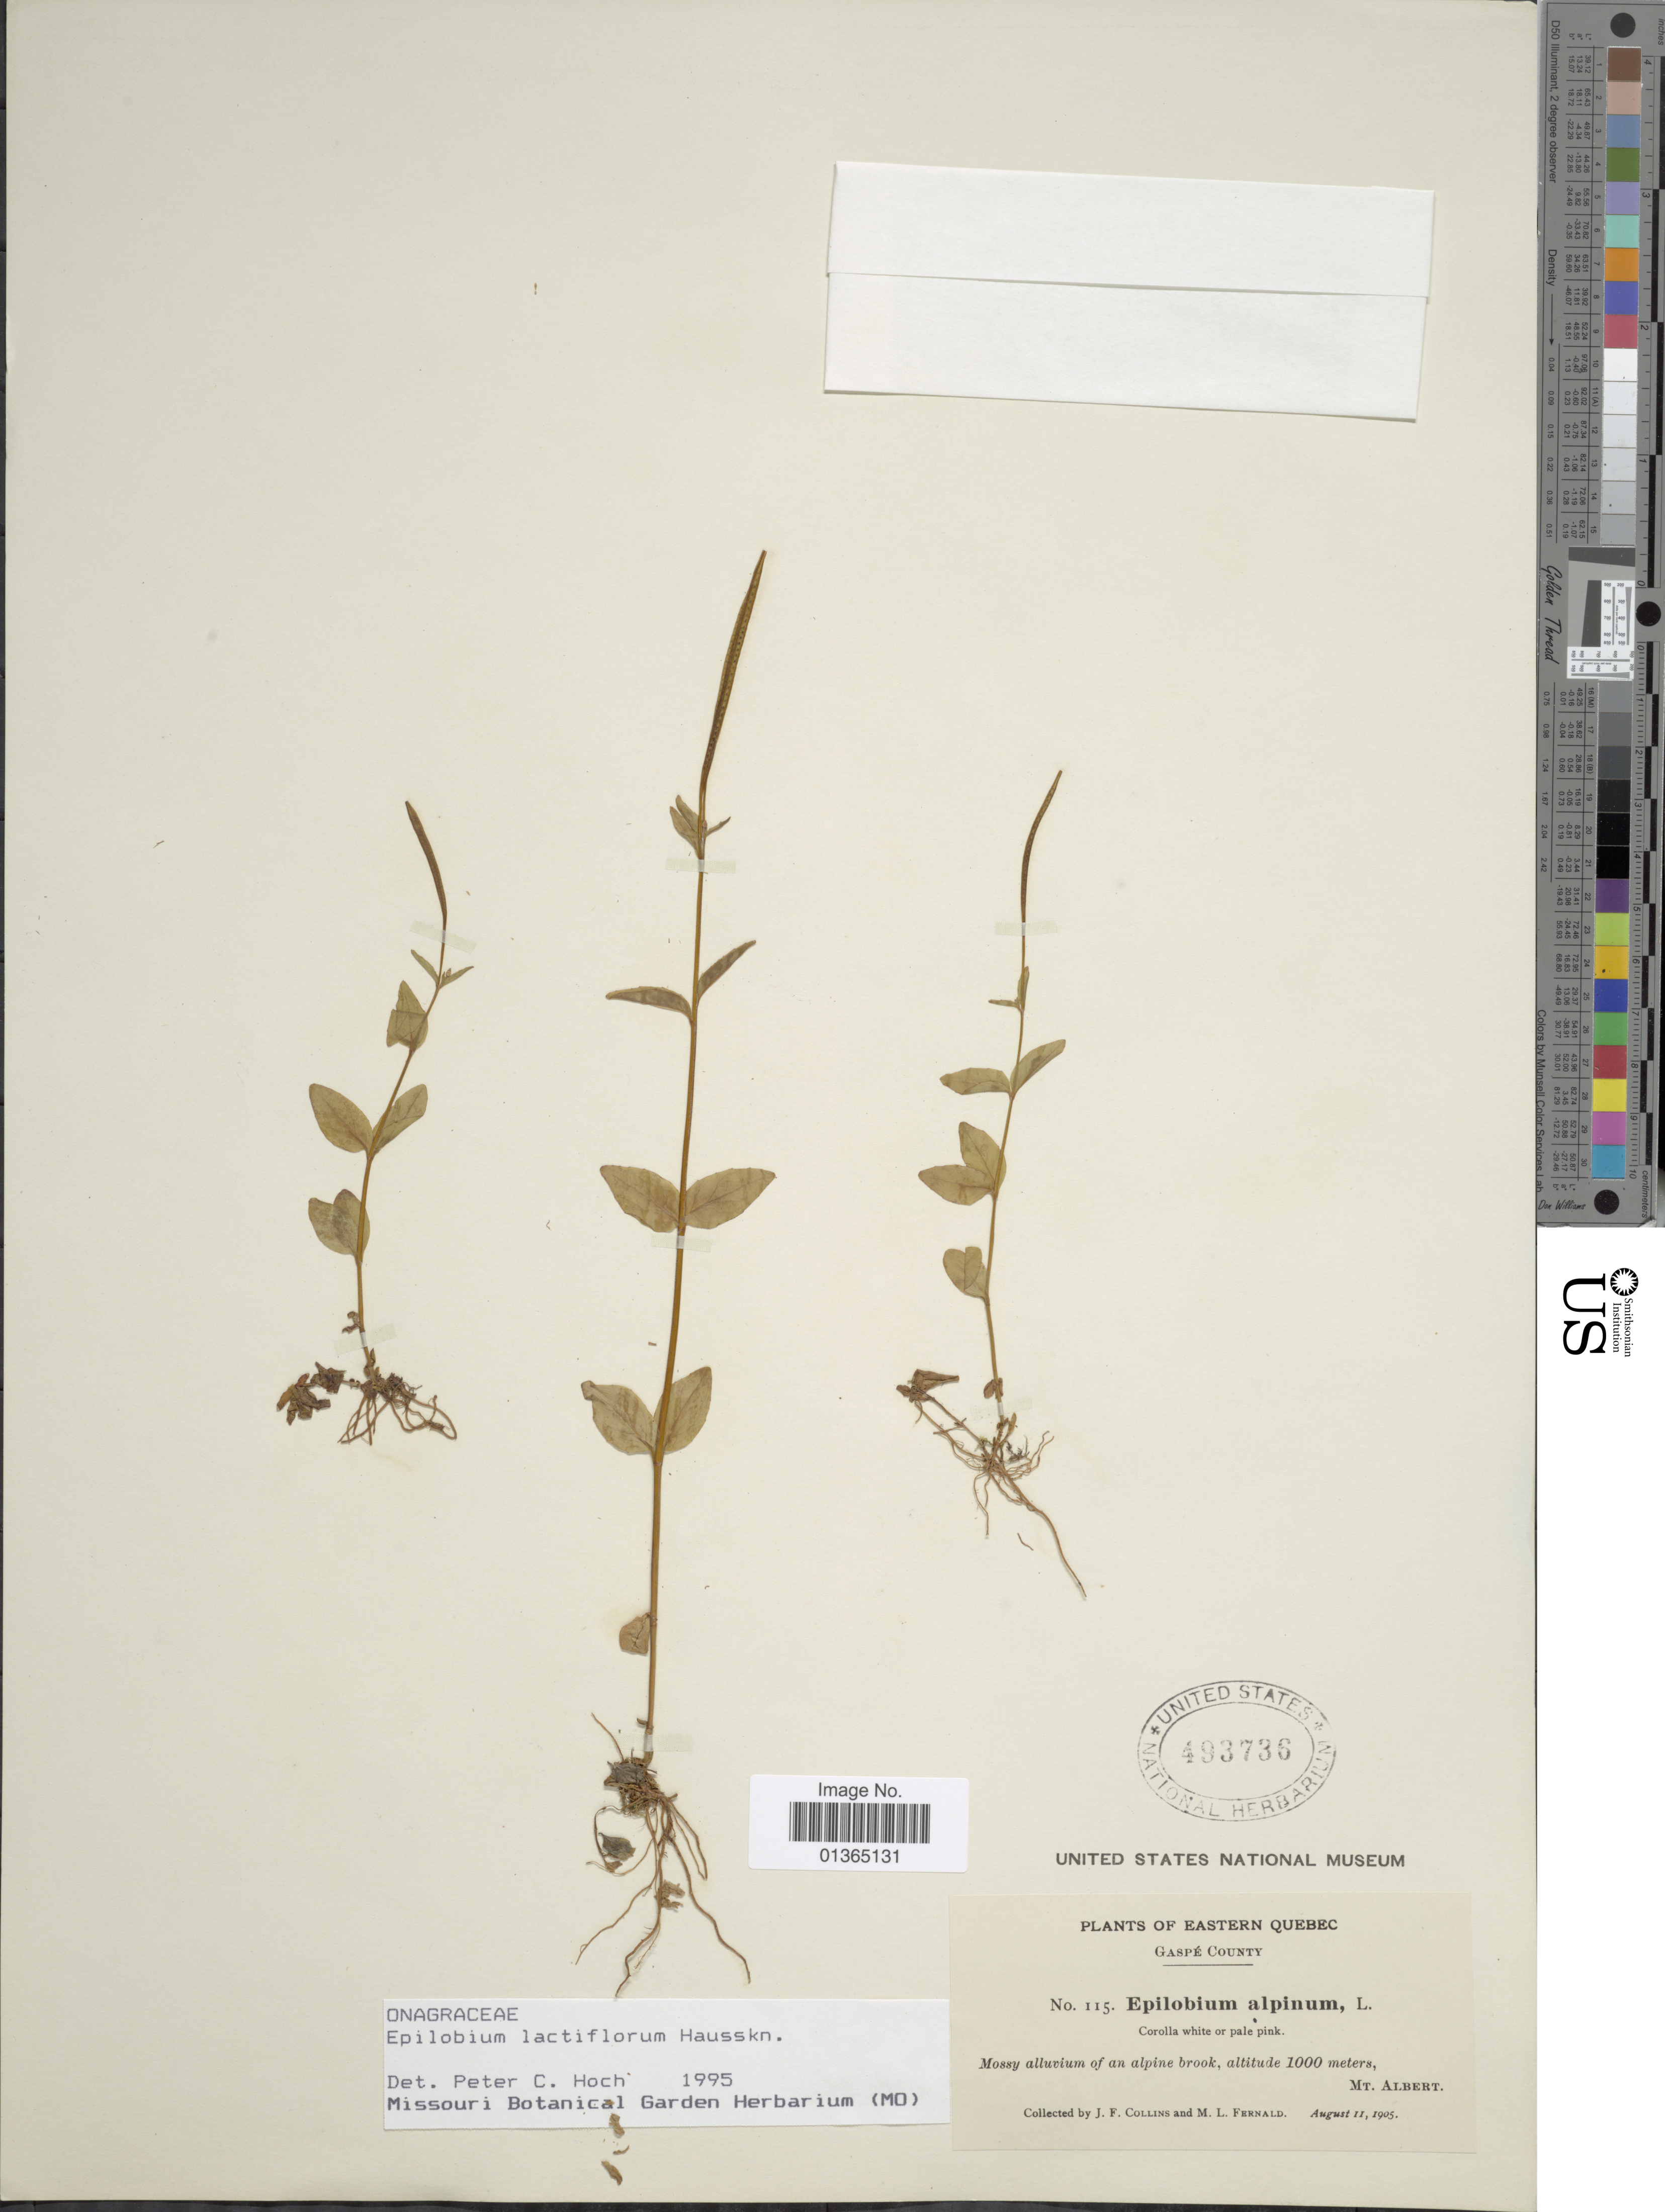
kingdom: Plantae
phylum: Tracheophyta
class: Magnoliopsida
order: Myrtales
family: Onagraceae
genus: Epilobium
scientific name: Epilobium lactiflorum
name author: Hausskn.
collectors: J. Collins & M. L. Fernald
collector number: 115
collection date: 1905-08-11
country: Canada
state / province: Quebec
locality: Eastern Quebec. Gaspé County. Mt. Albert.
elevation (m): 1000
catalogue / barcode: US 493736